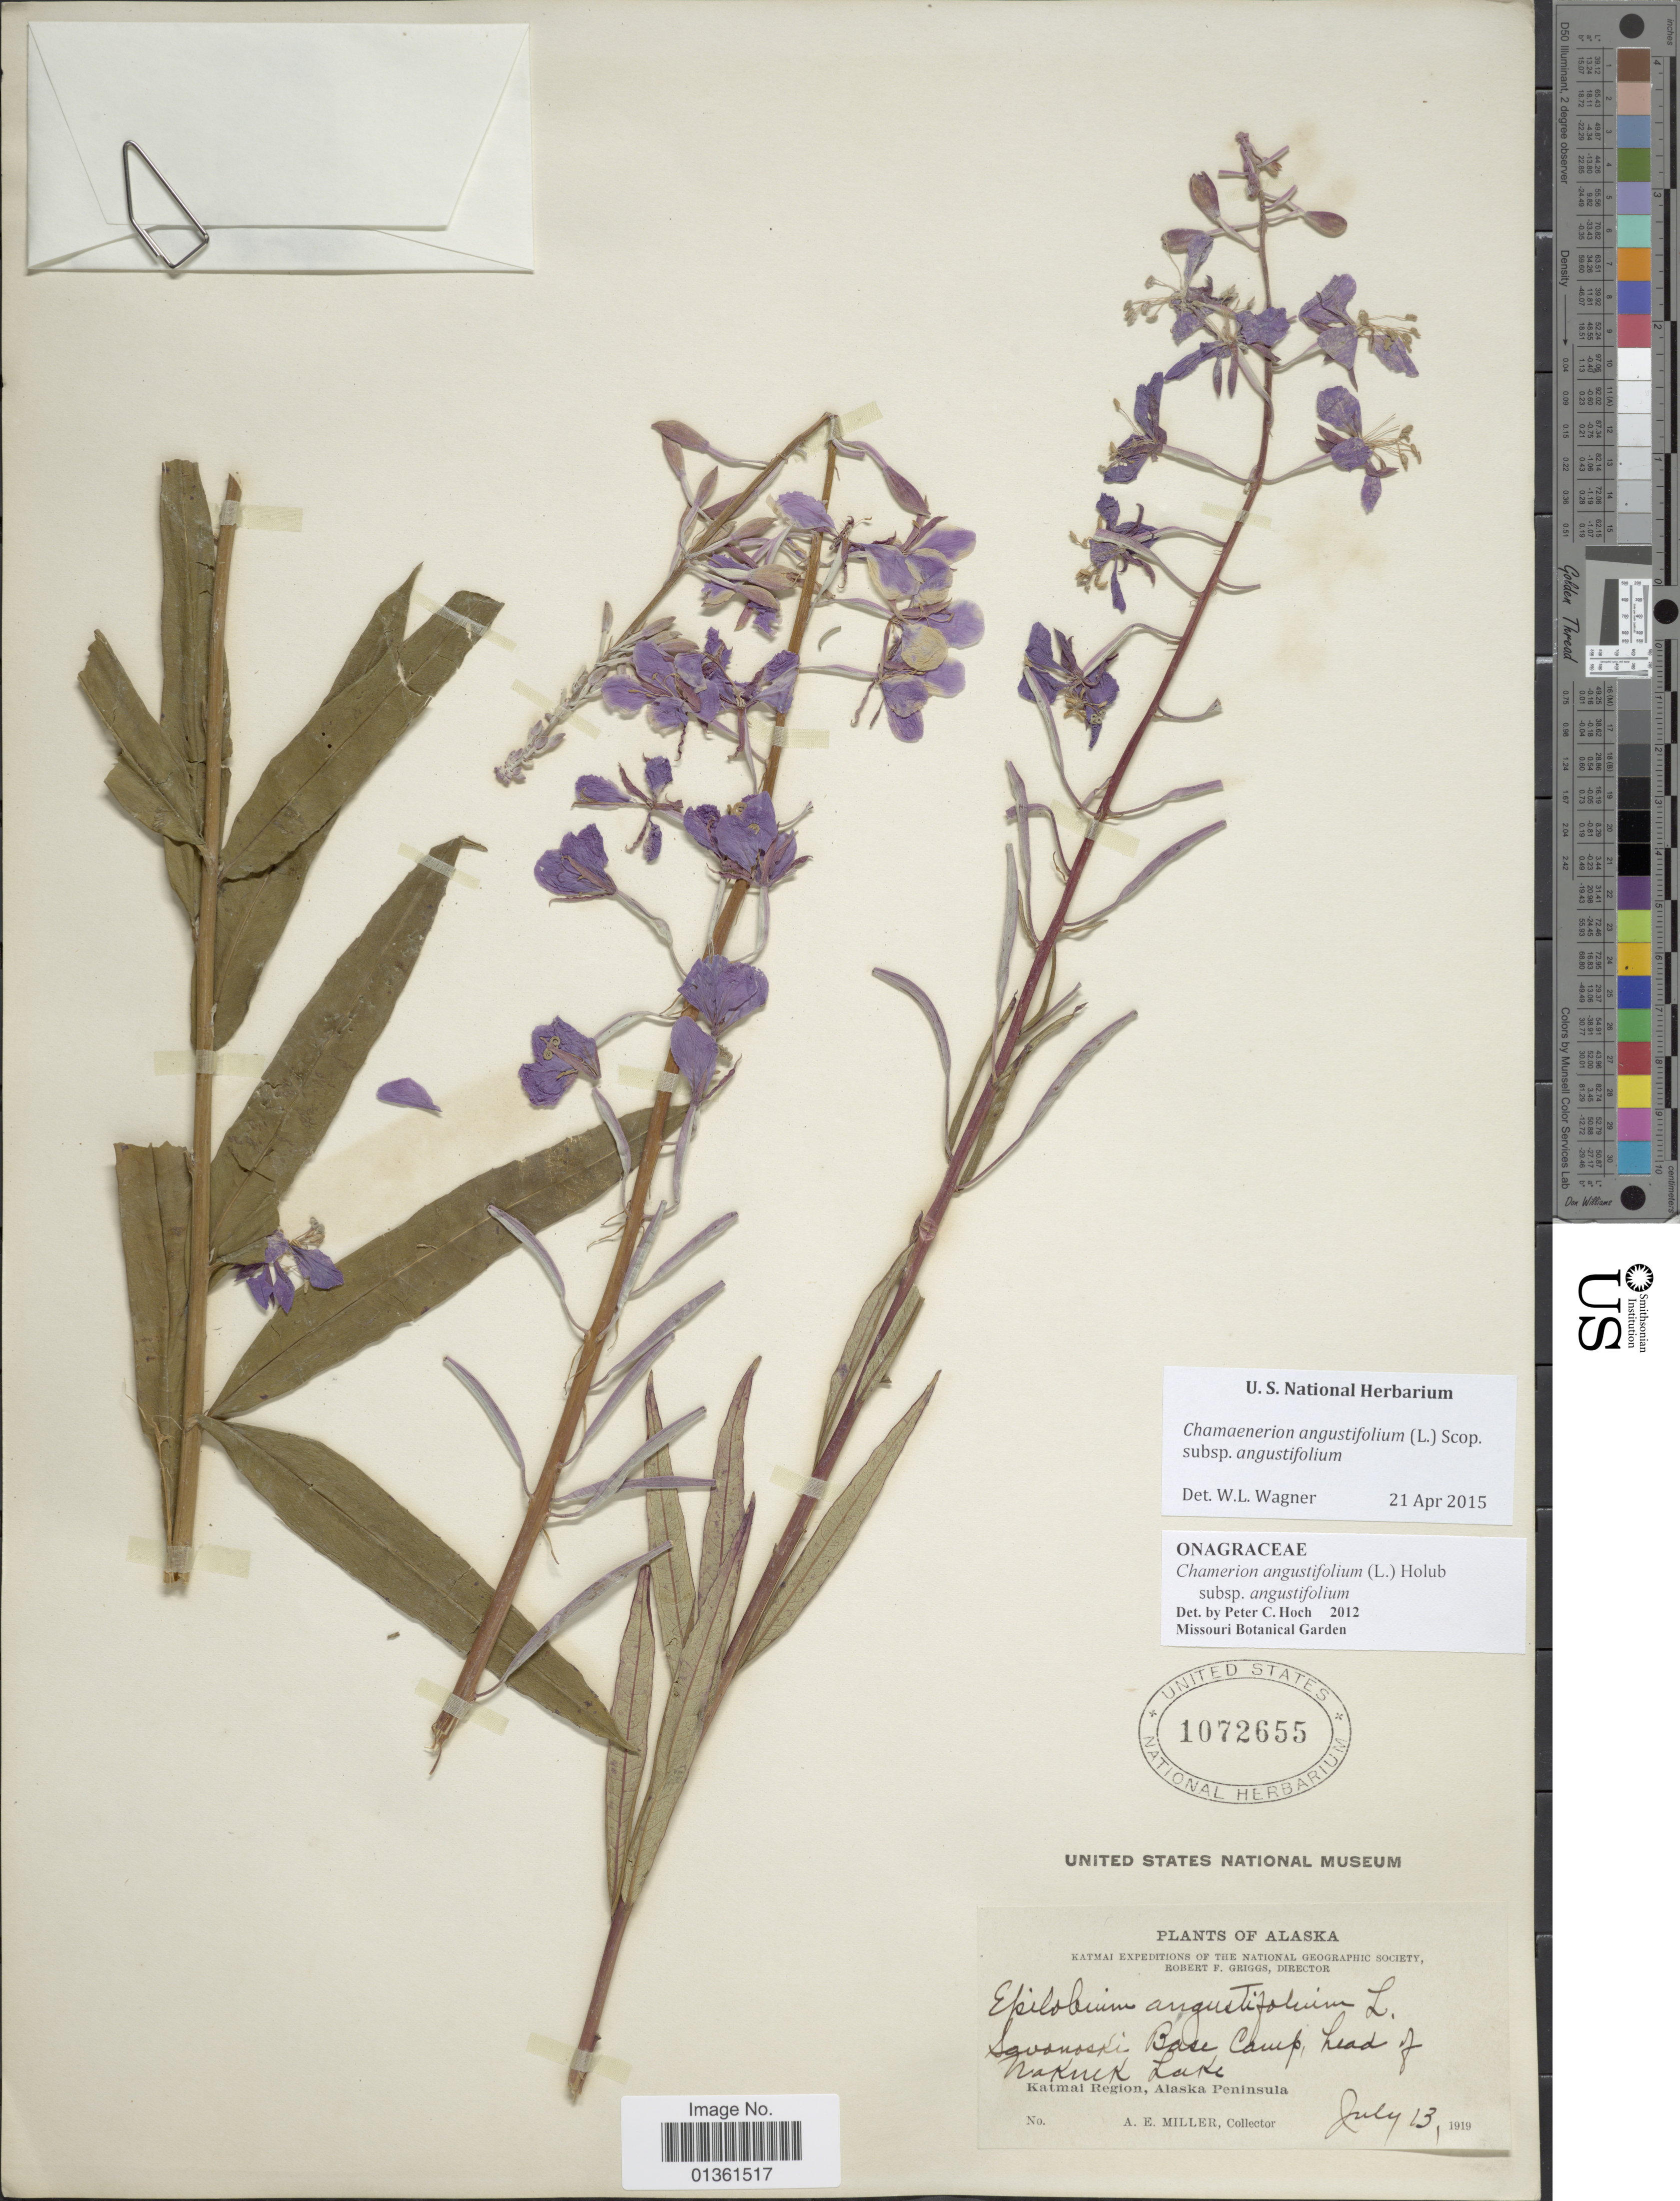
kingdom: Plantae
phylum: Tracheophyta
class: Magnoliopsida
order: Myrtales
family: Onagraceae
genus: Chamaenerion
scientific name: Chamaenerion angustifolium subsp. angustifolium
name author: (L.) Scop.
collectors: A. E. Miller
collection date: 1919-07-13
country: United States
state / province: Alaska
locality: Savanoski Base Camp, head of Nakuek Lake. Katmai Region.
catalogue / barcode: US 1072655